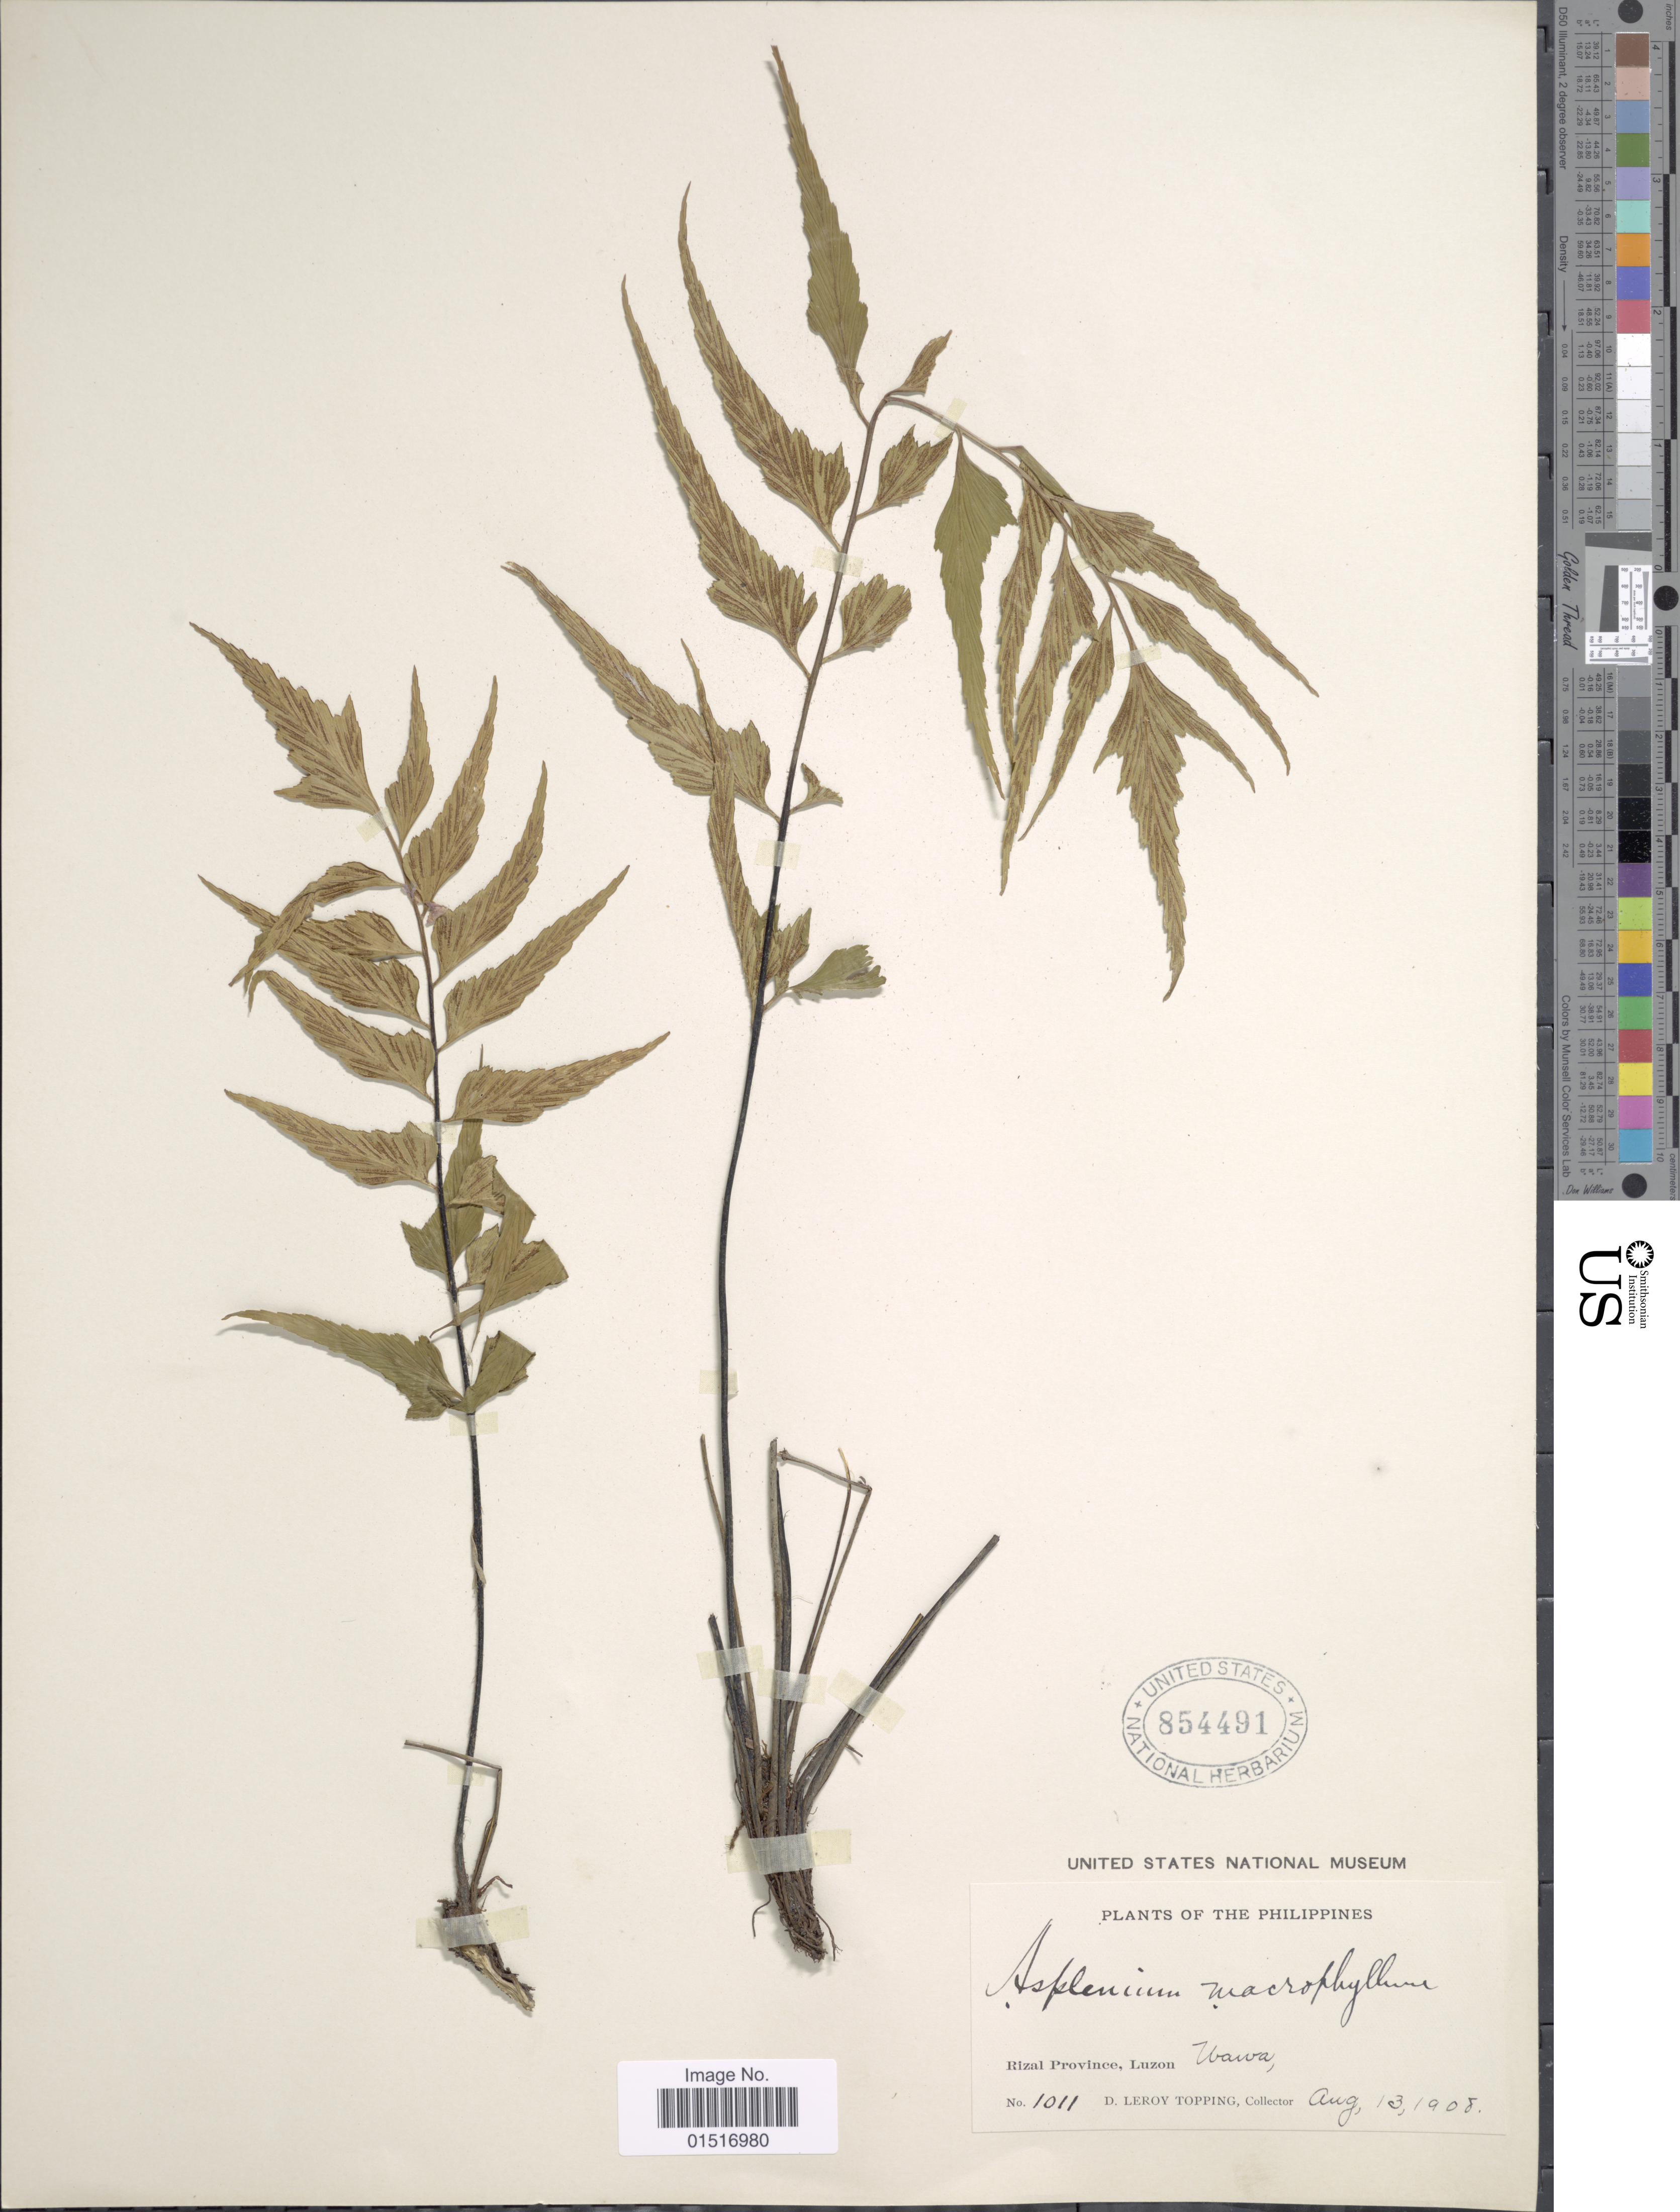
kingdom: Plantae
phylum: Tracheophyta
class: Polypodiopsida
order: Polypodiales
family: Aspleniaceae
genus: Asplenium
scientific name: Asplenium polyodon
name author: G. Forst.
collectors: D. L. Topping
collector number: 1011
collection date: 1908-08-13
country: Philippines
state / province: Calabarzon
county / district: Rizal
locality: Rizal Province, Luzon. Wawa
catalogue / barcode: US 854491